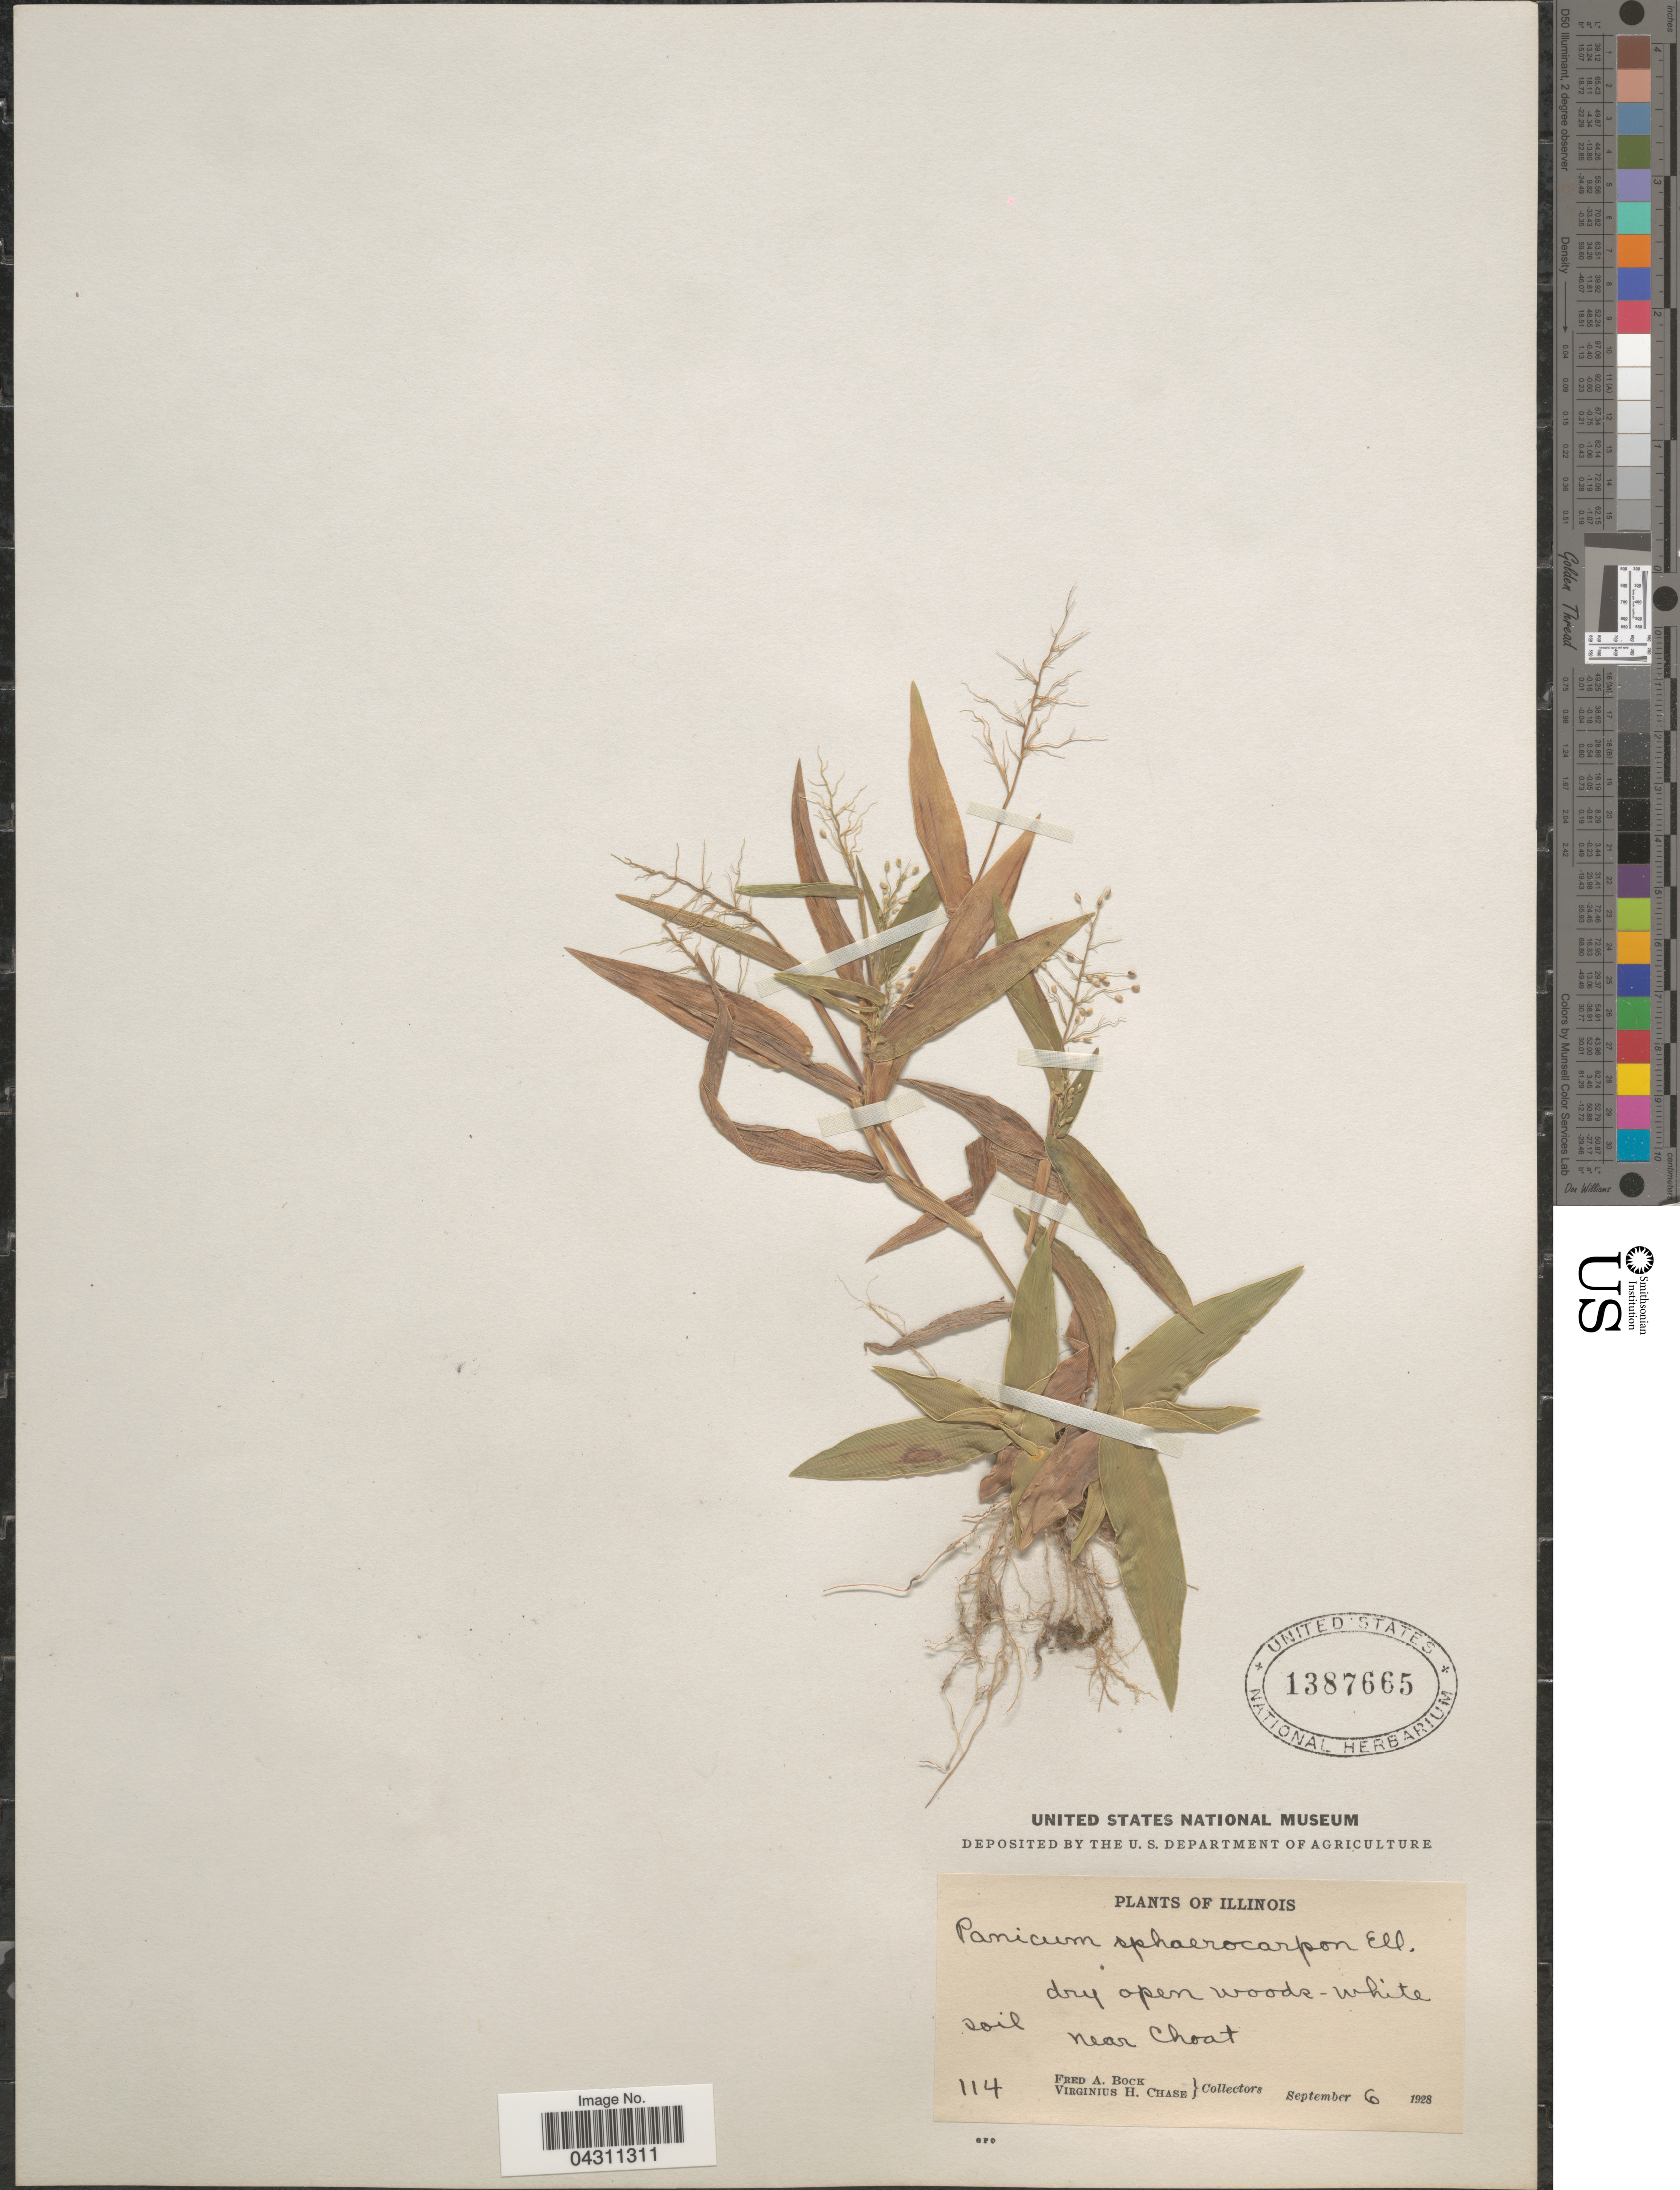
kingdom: Plantae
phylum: Tracheophyta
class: Liliopsida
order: Poales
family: Poaceae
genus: Dichanthelium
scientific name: Dichanthelium sphaerocarpon var. sphaerocarpon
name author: (Elliott) Gould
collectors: F. Bock & V. H. Chase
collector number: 114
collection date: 1928-09-06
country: United States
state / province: Illinois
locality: Near Choat.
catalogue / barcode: US 1387665